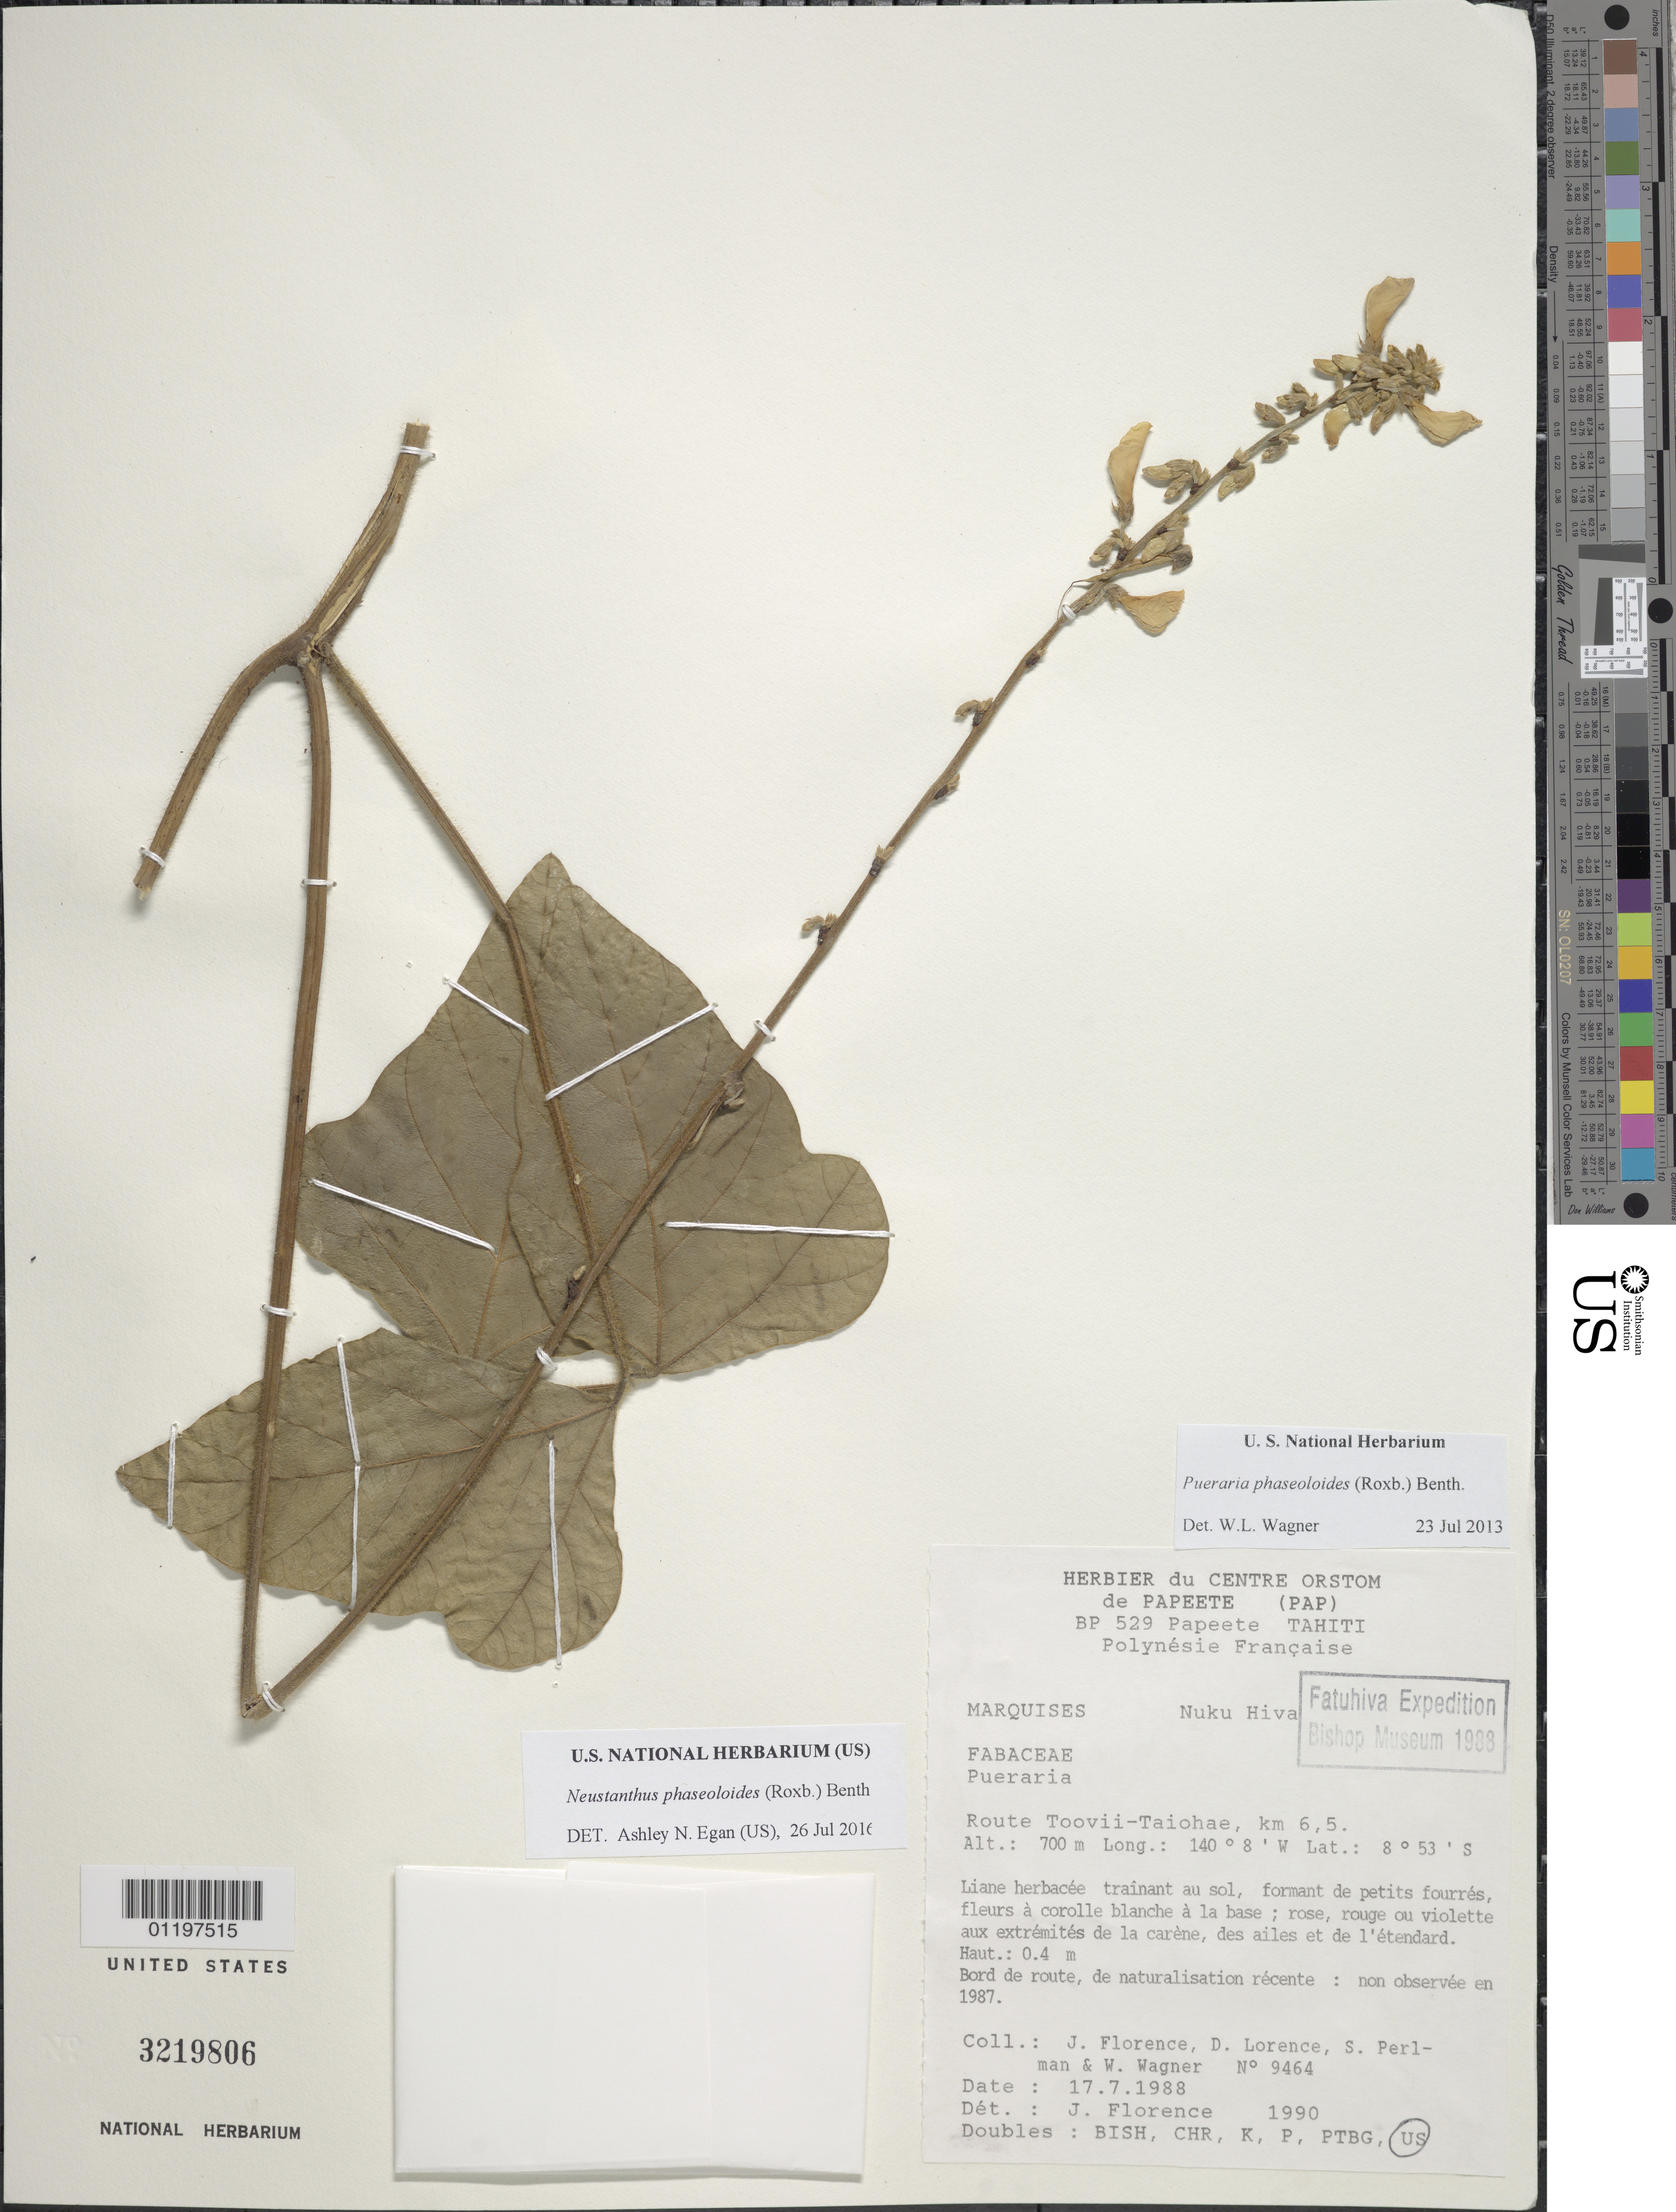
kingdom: Plantae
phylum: Tracheophyta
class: Magnoliopsida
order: Fabales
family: Fabaceae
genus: Neustanthus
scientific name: Neustanthus phaseoloides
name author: (Roxb.) Benth.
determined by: Lorence, David H., (PTBG), National Tropical Botanical Garden (UNITED STATES)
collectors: J. Florence, D. Lorence, S. P. Perlman & W. L. Wagner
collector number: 9464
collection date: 1988-07-17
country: French Polynesia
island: Nuku Hiva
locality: Route Toovii-Taiohae, km 6.5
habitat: Bord de route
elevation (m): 700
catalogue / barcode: US 3219806